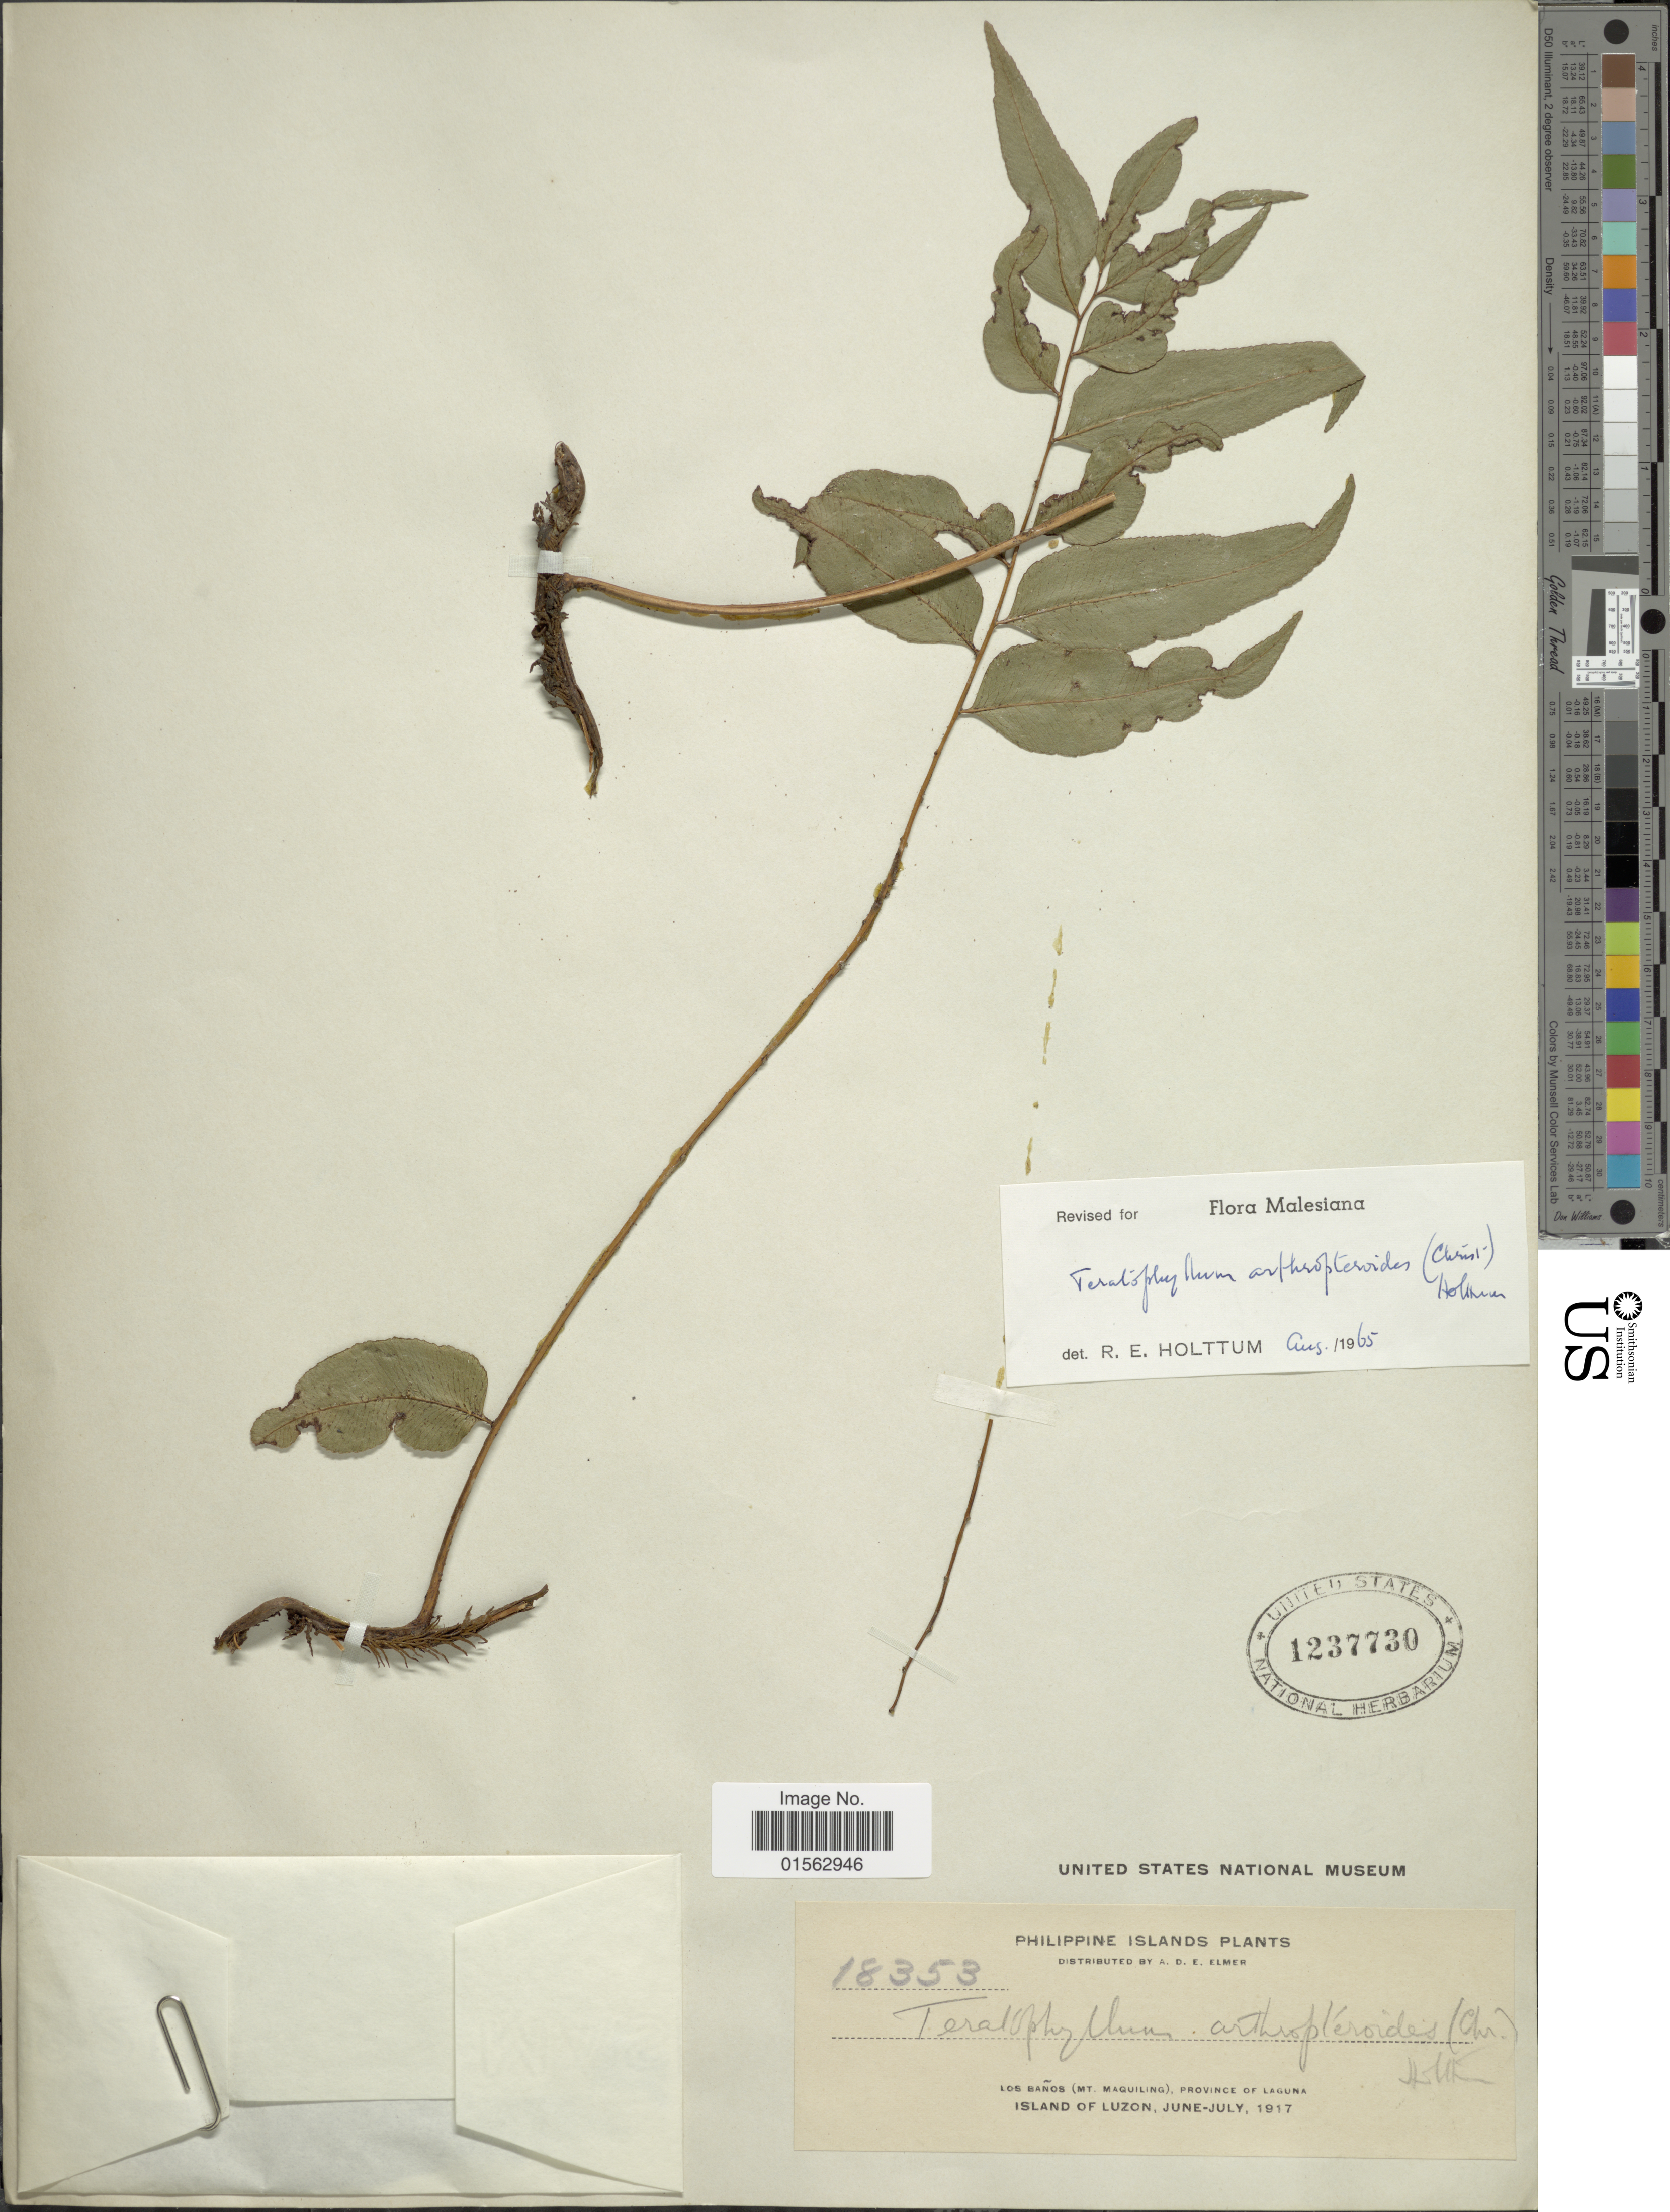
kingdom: Plantae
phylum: Tracheophyta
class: Polypodiopsida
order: Polypodiales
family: Dryopteridaceae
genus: Teratophyllum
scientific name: Teratophyllum arthropteroides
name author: (Christ) Holttum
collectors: A. D. E. Elmer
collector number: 18353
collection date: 1917-06/1917-07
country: Philippines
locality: Philippine Islands, Los Baños (Mt. Maquiling), Province of Laguna, Island of Luzon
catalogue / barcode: US 1237730